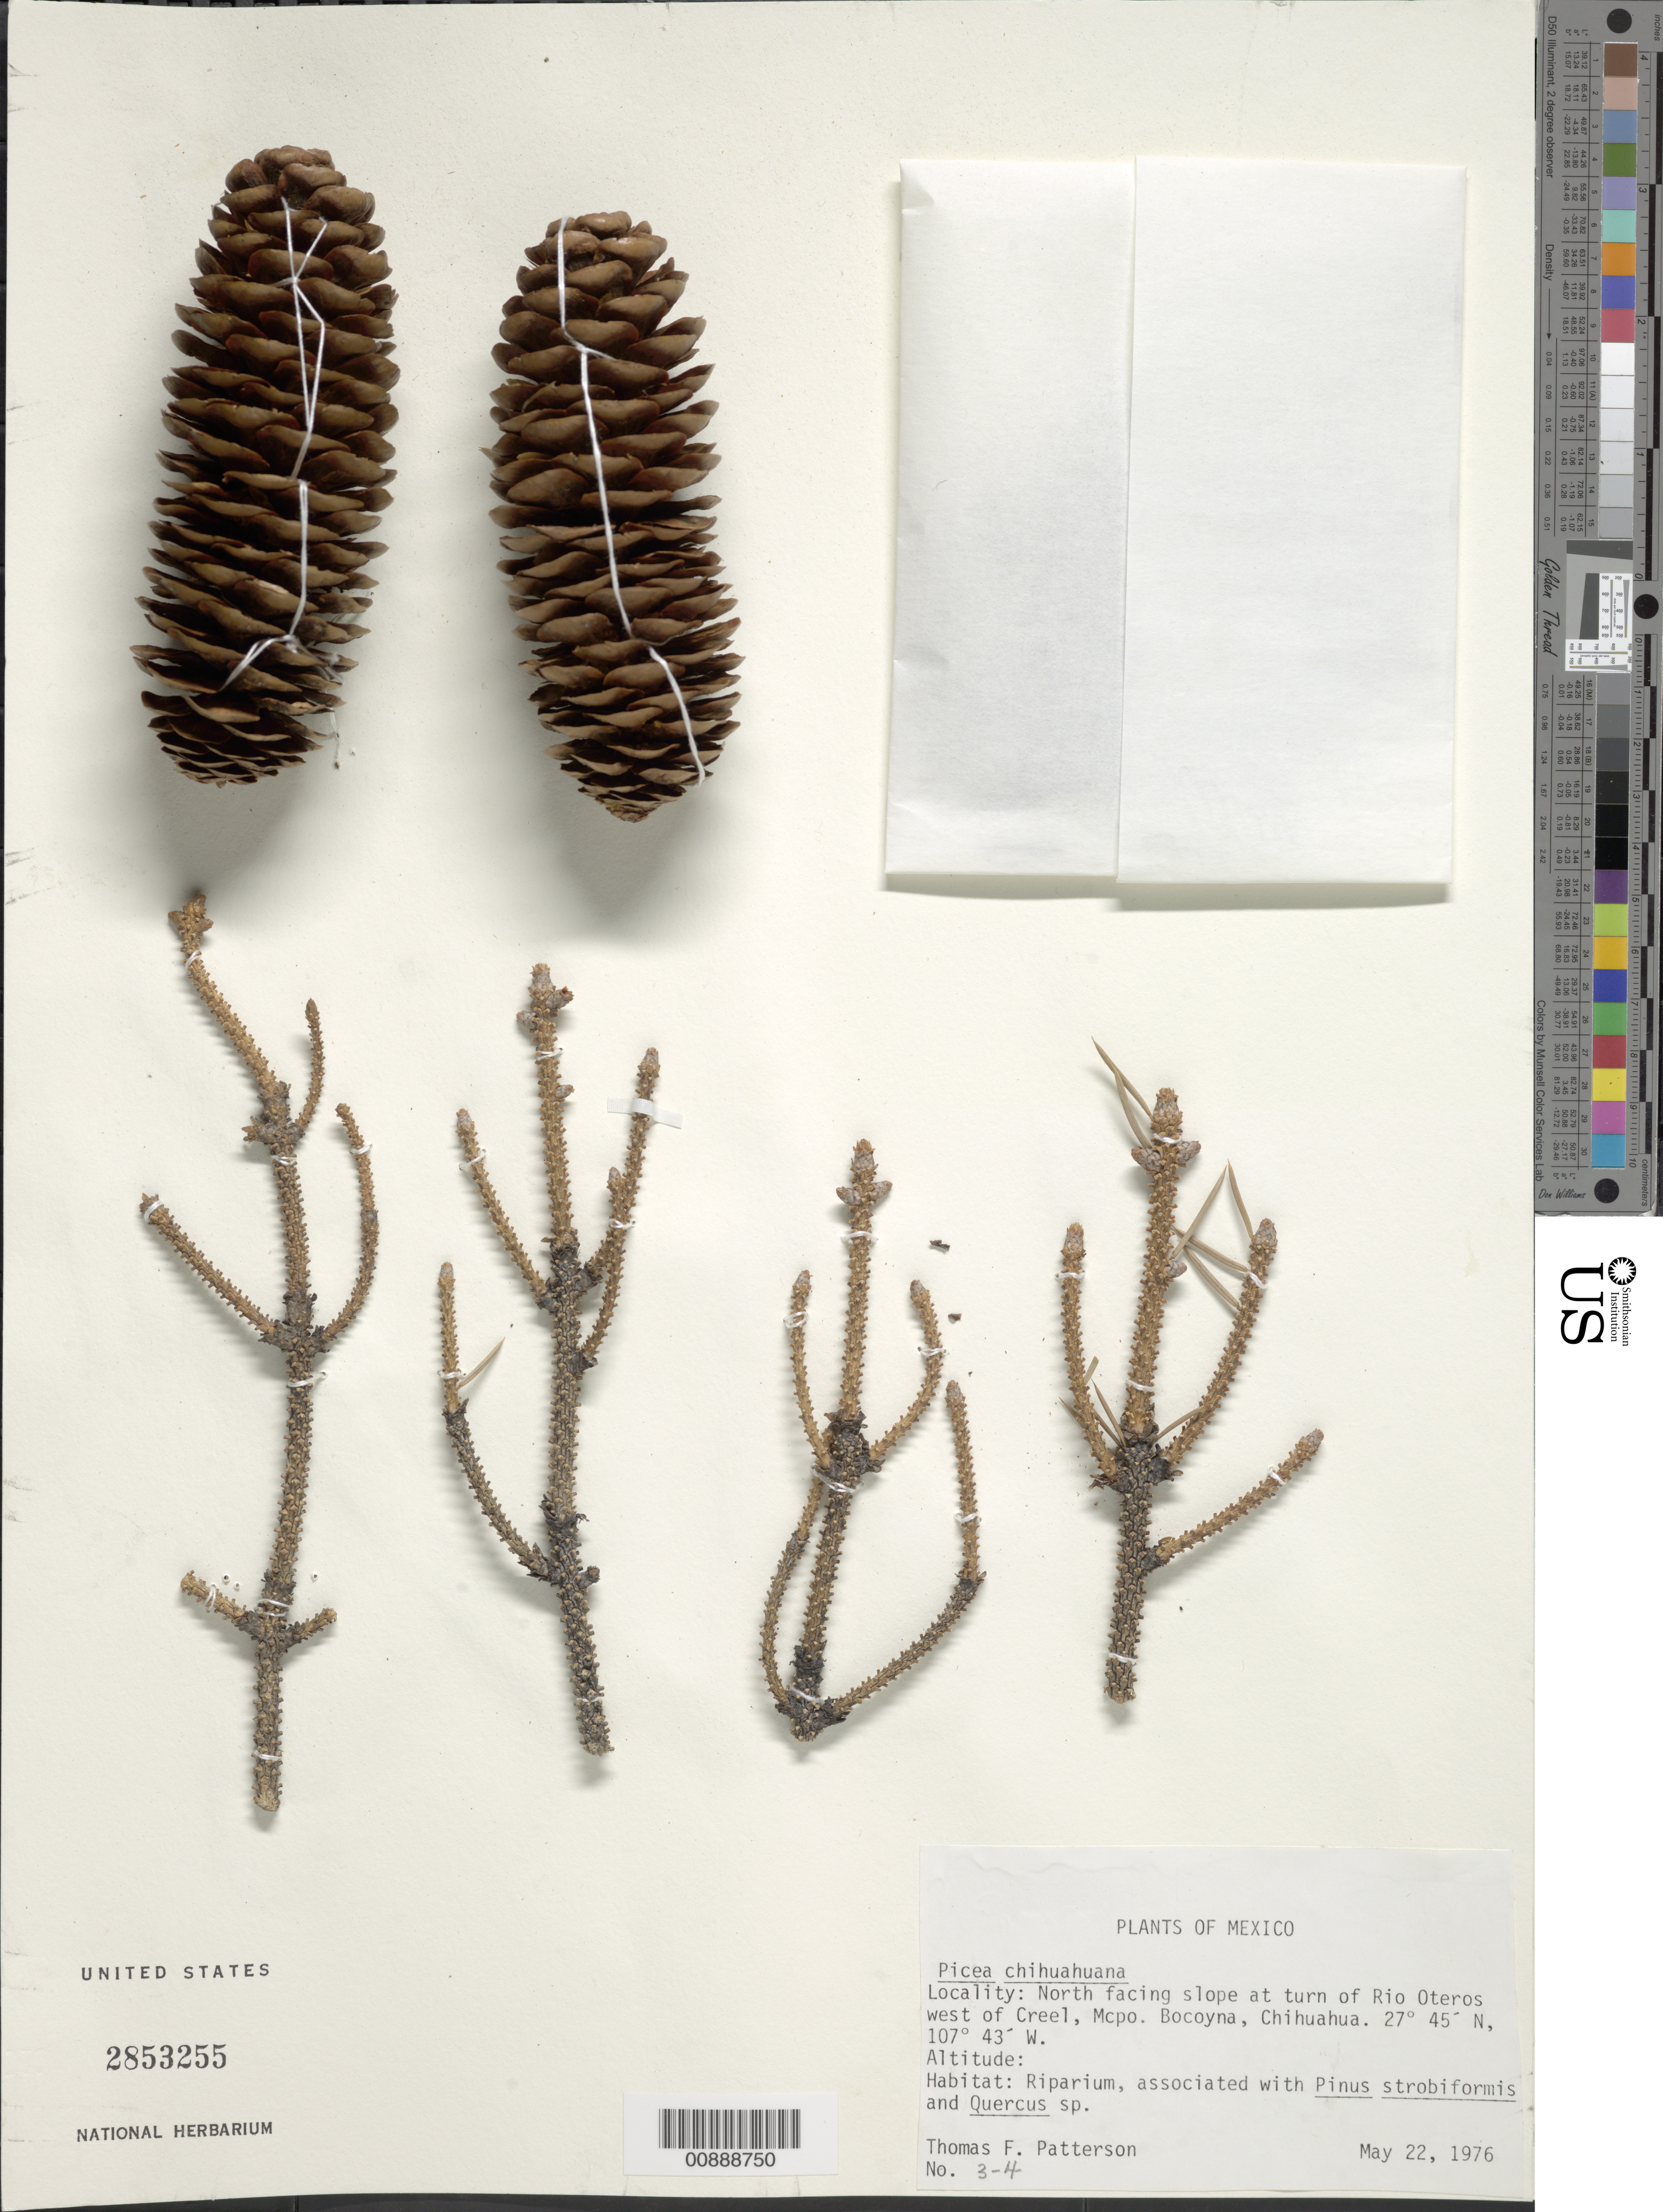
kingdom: Plantae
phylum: Tracheophyta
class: Pinopsida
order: Pinales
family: Pinaceae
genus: Picea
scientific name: Picea chihuahuana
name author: Martínez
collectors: T. Patterson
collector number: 3 - 4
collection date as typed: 22 May 1976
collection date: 1976-05-22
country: Mexico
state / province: Chihuahua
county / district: Bocoyna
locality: North facing slope at turn of Río Oteros west of Creel, Municipio Bocoyna, Chihuahua.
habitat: Riparium, associated with Pinus strobiformis and Quercus sp.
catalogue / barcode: US 2853255